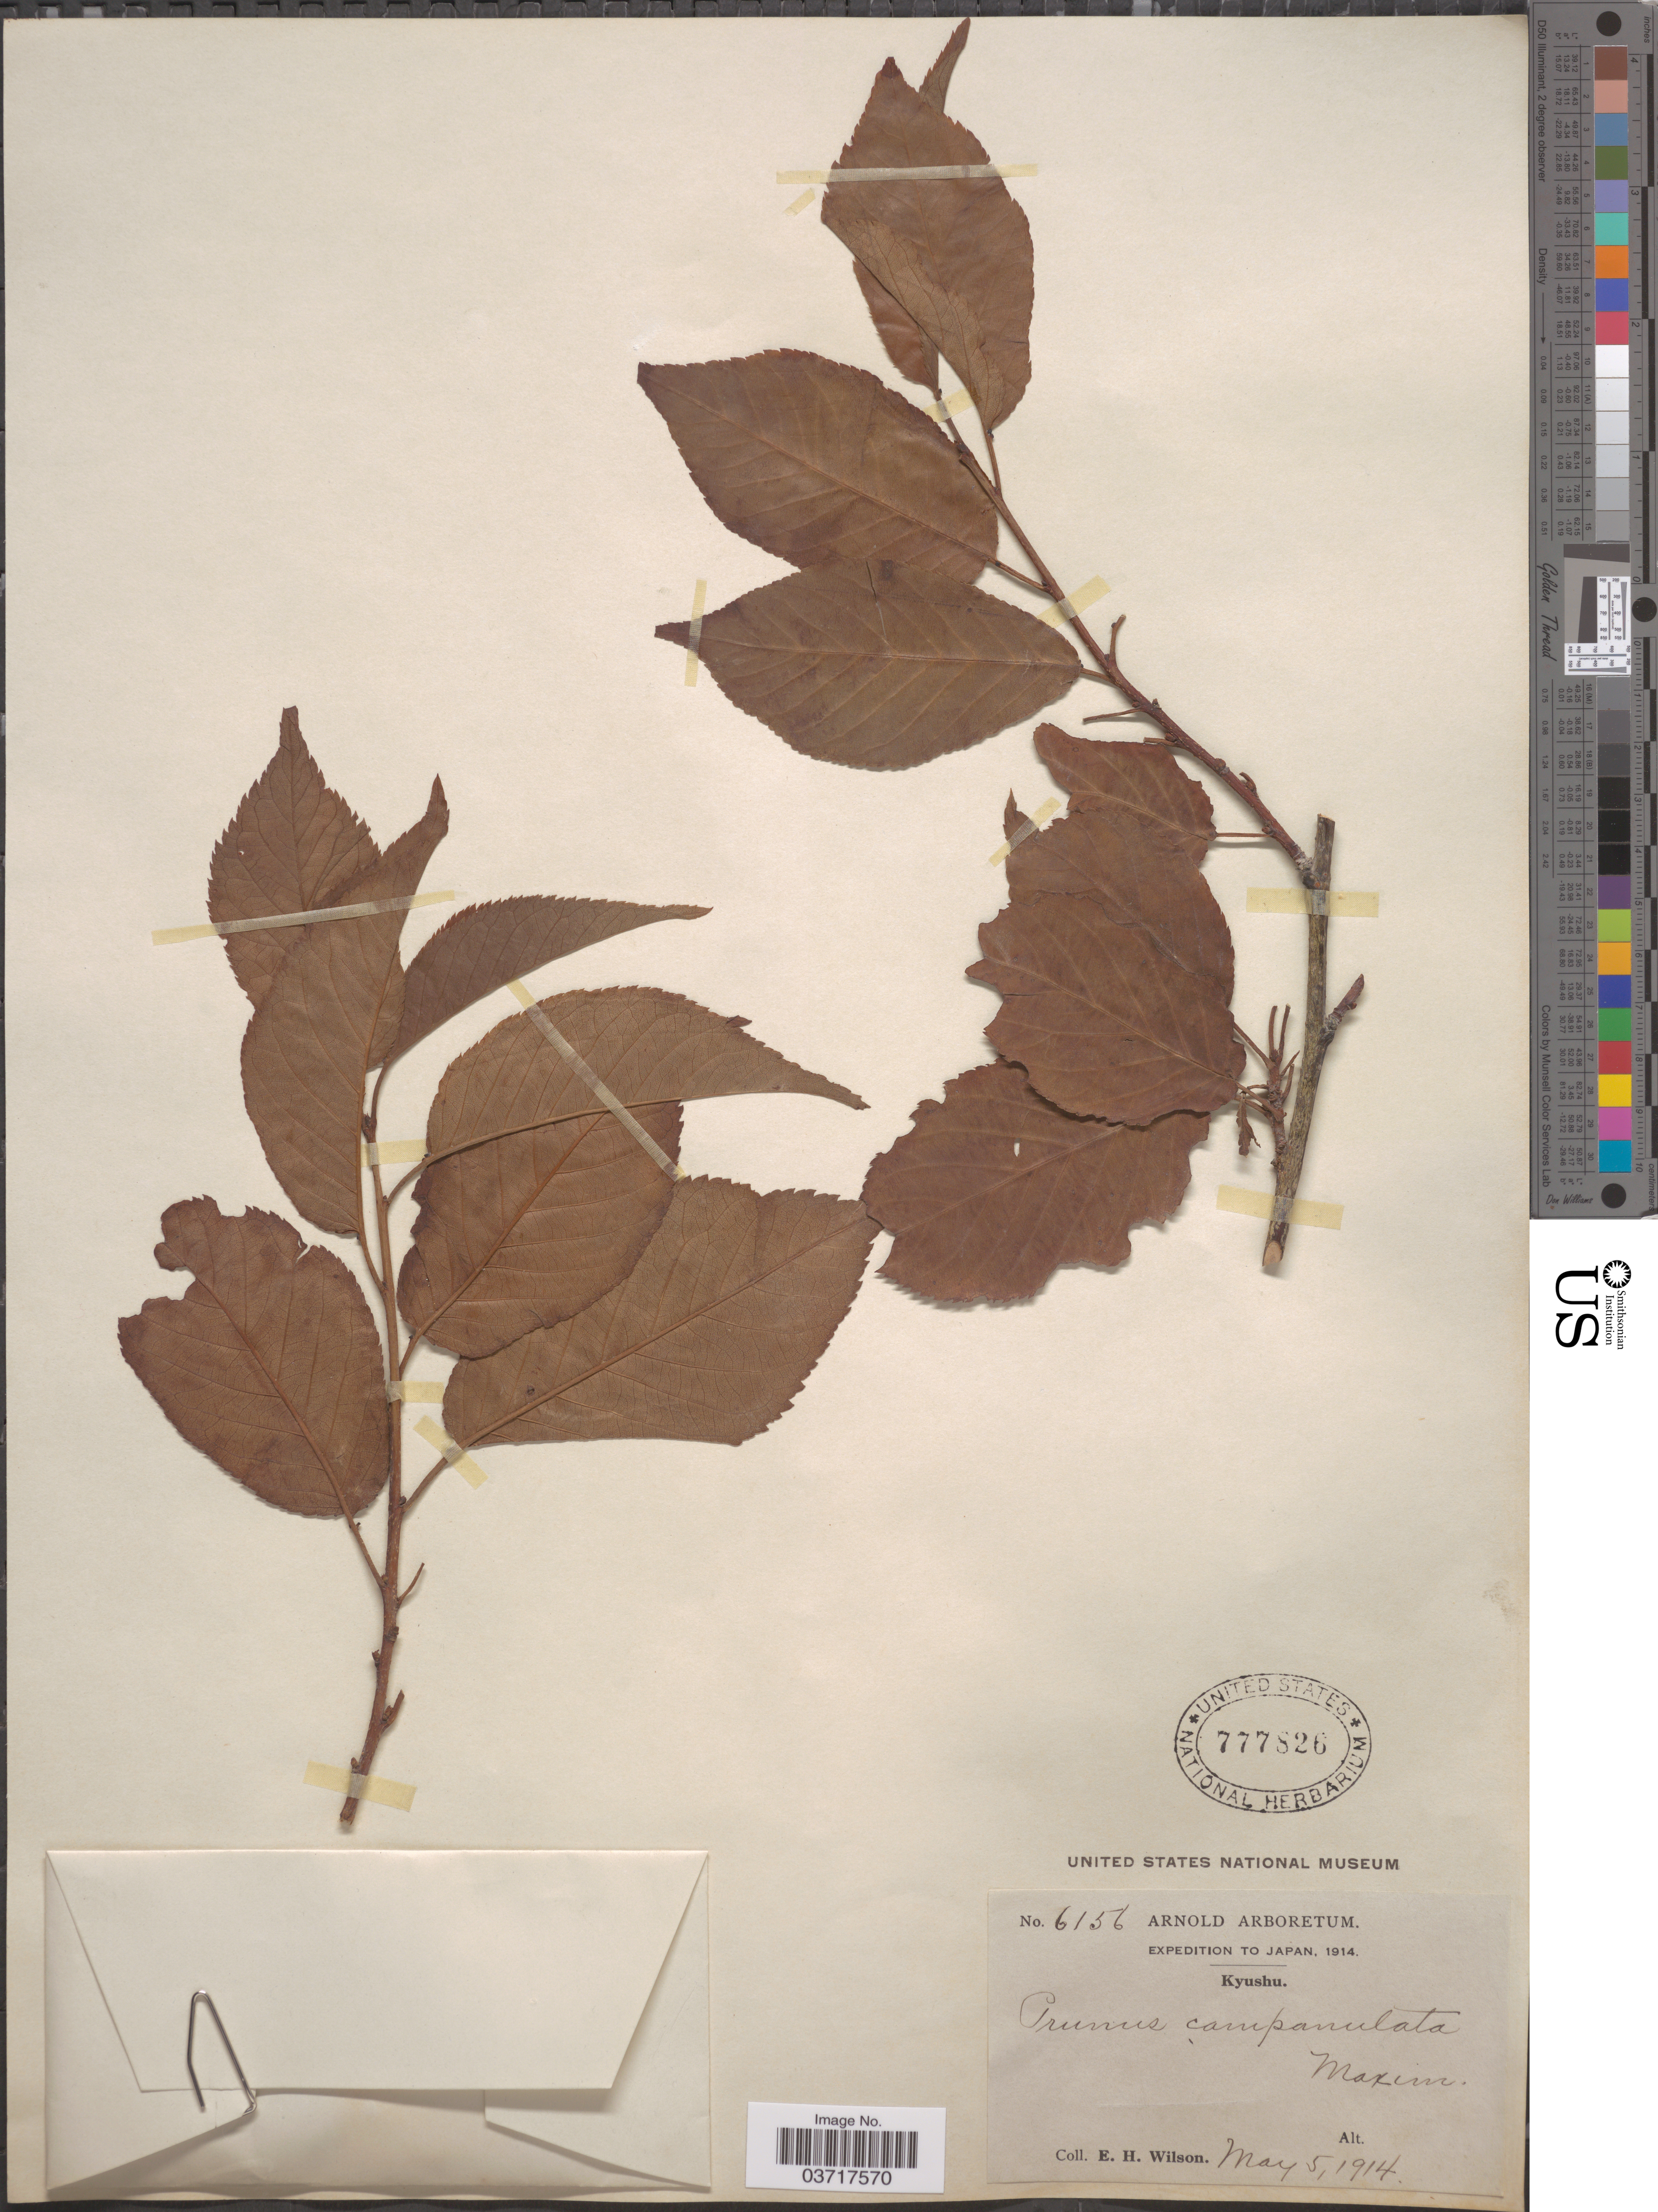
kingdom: Plantae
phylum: Tracheophyta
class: Magnoliopsida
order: Rosales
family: Rosaceae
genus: Prunus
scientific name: Prunus campanulata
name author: Maxim.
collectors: E. Wilson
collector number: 6156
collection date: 1914-05-05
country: Japan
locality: Kyushu.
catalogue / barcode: US 777826